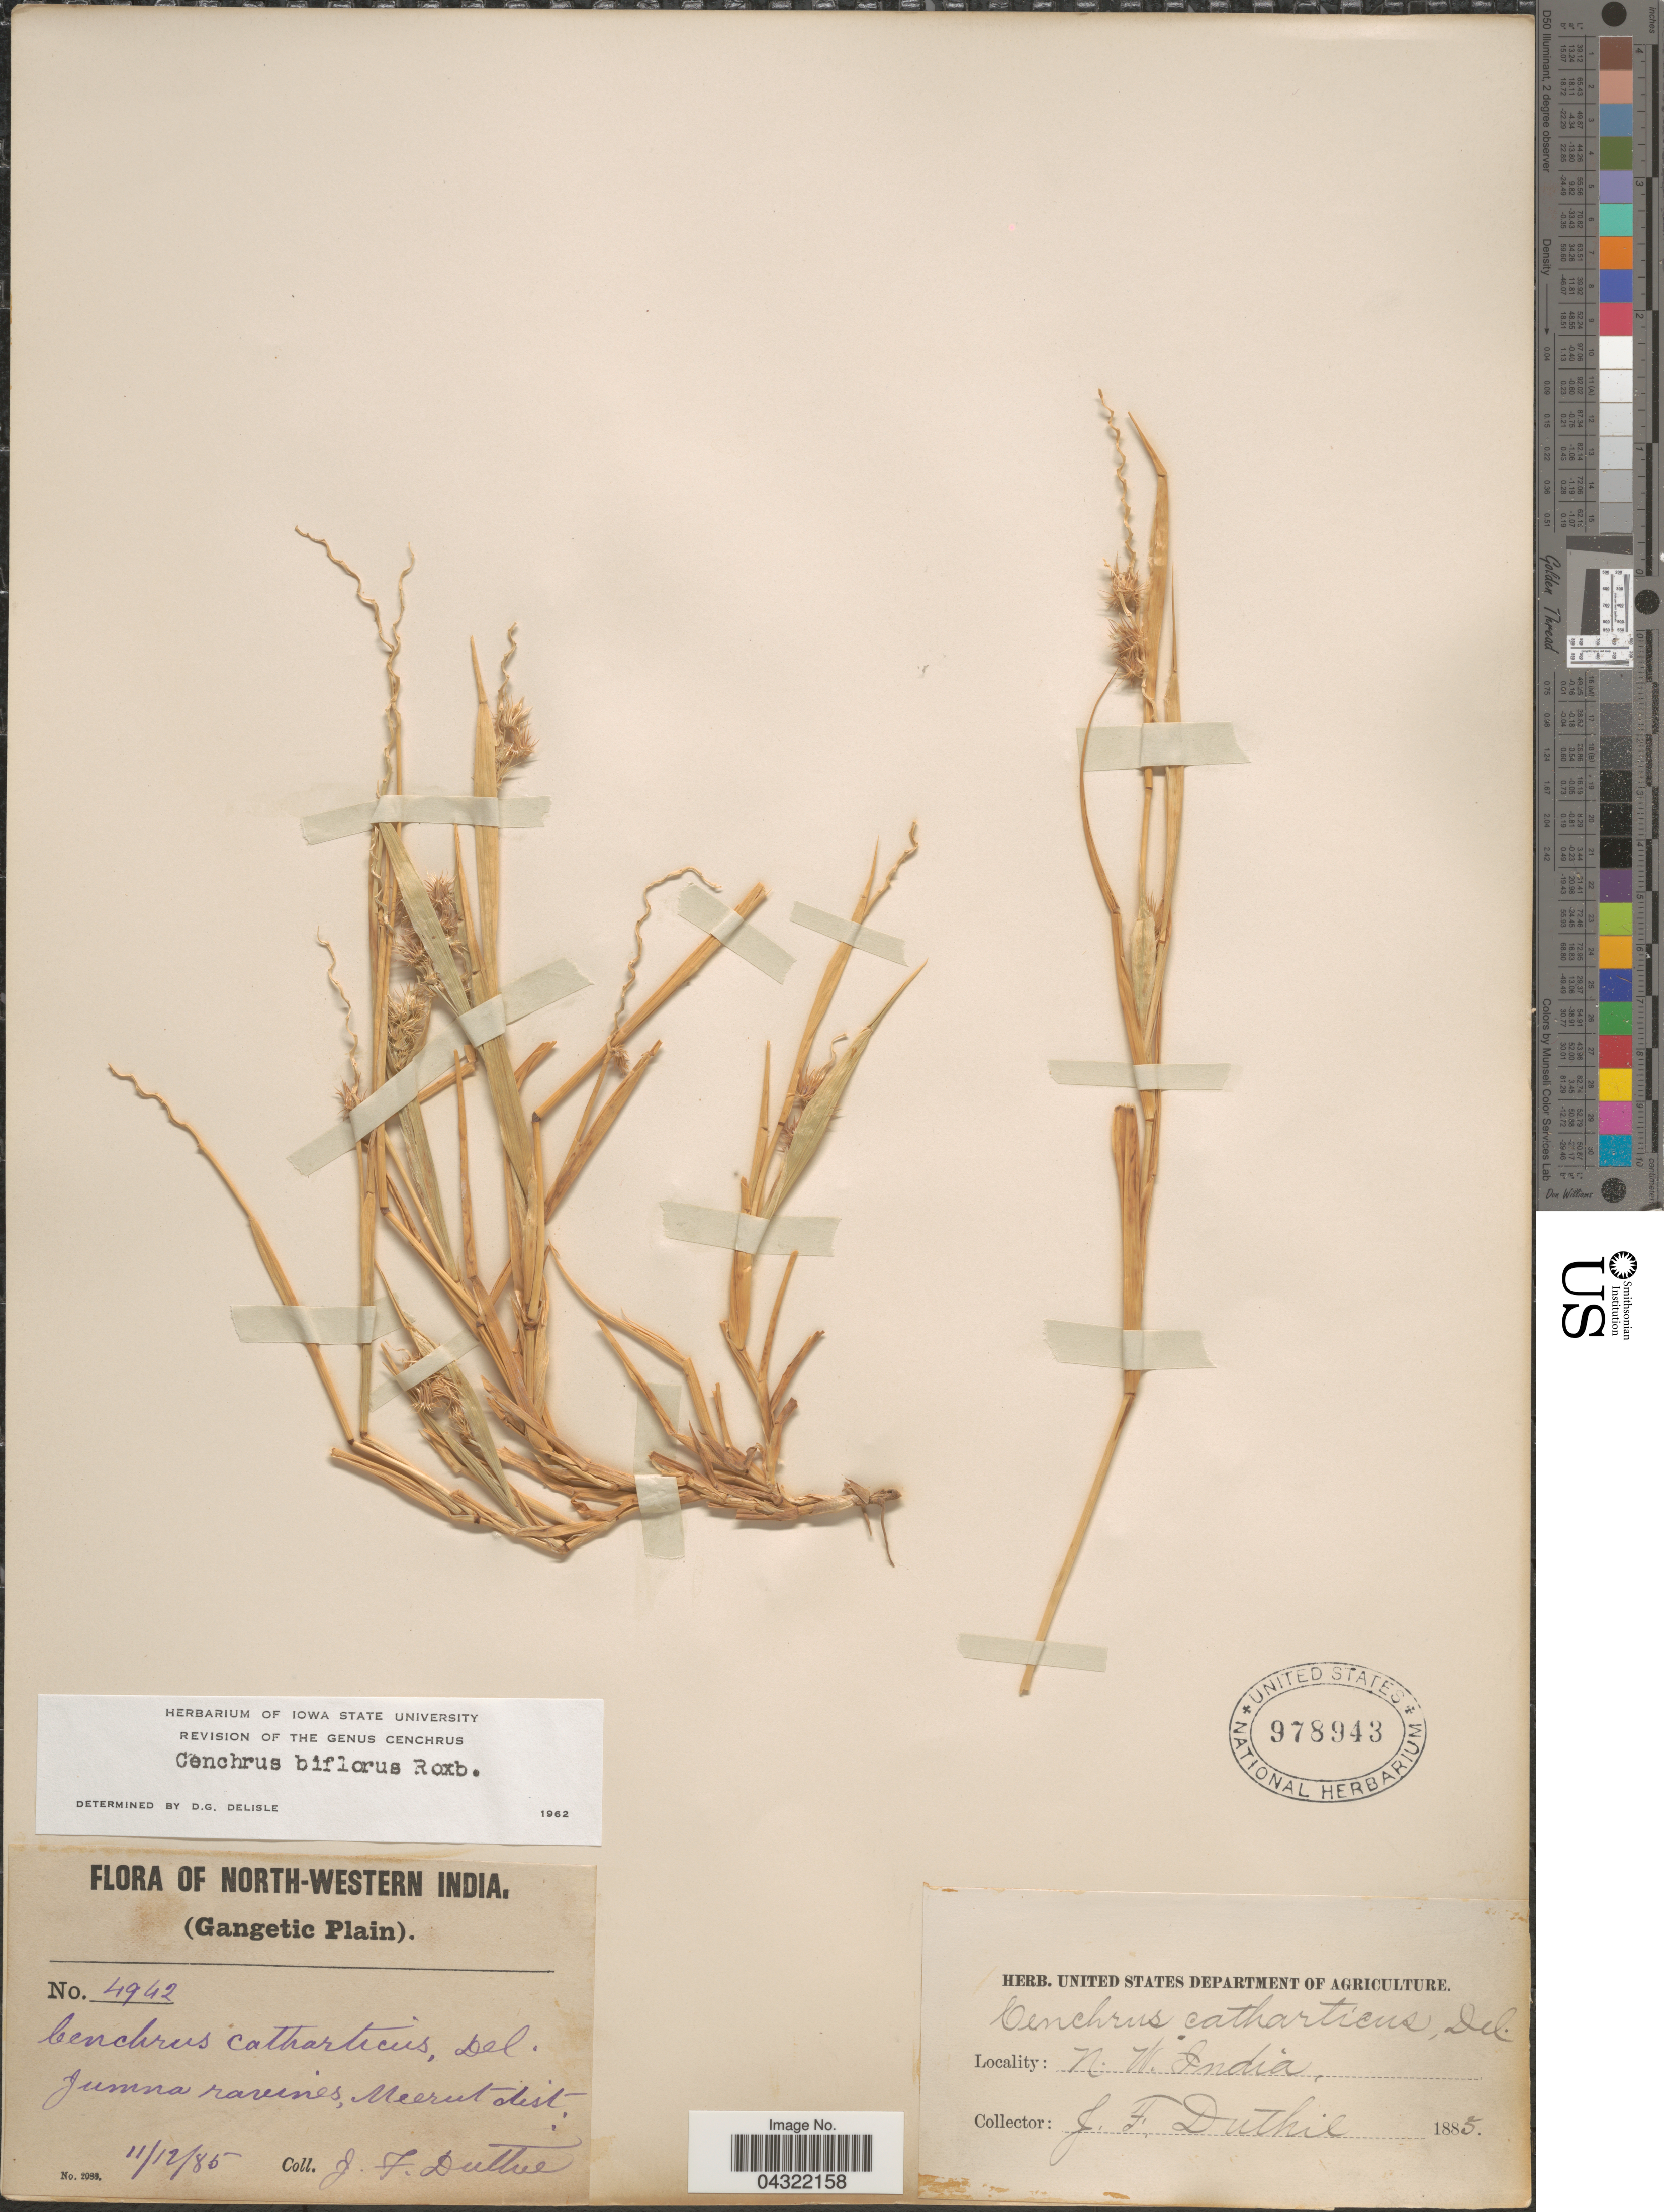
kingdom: Plantae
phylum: Tracheophyta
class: Liliopsida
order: Poales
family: Poaceae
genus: Cenchrus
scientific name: Cenchrus biflorus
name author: Roxb.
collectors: J. F. Duthie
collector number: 4942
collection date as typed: Transcribed d/m/y: 11/12/85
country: India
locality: North-Western India. (Gangetic Plain). Jumna ravines, Meerut dist.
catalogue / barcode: US 978943